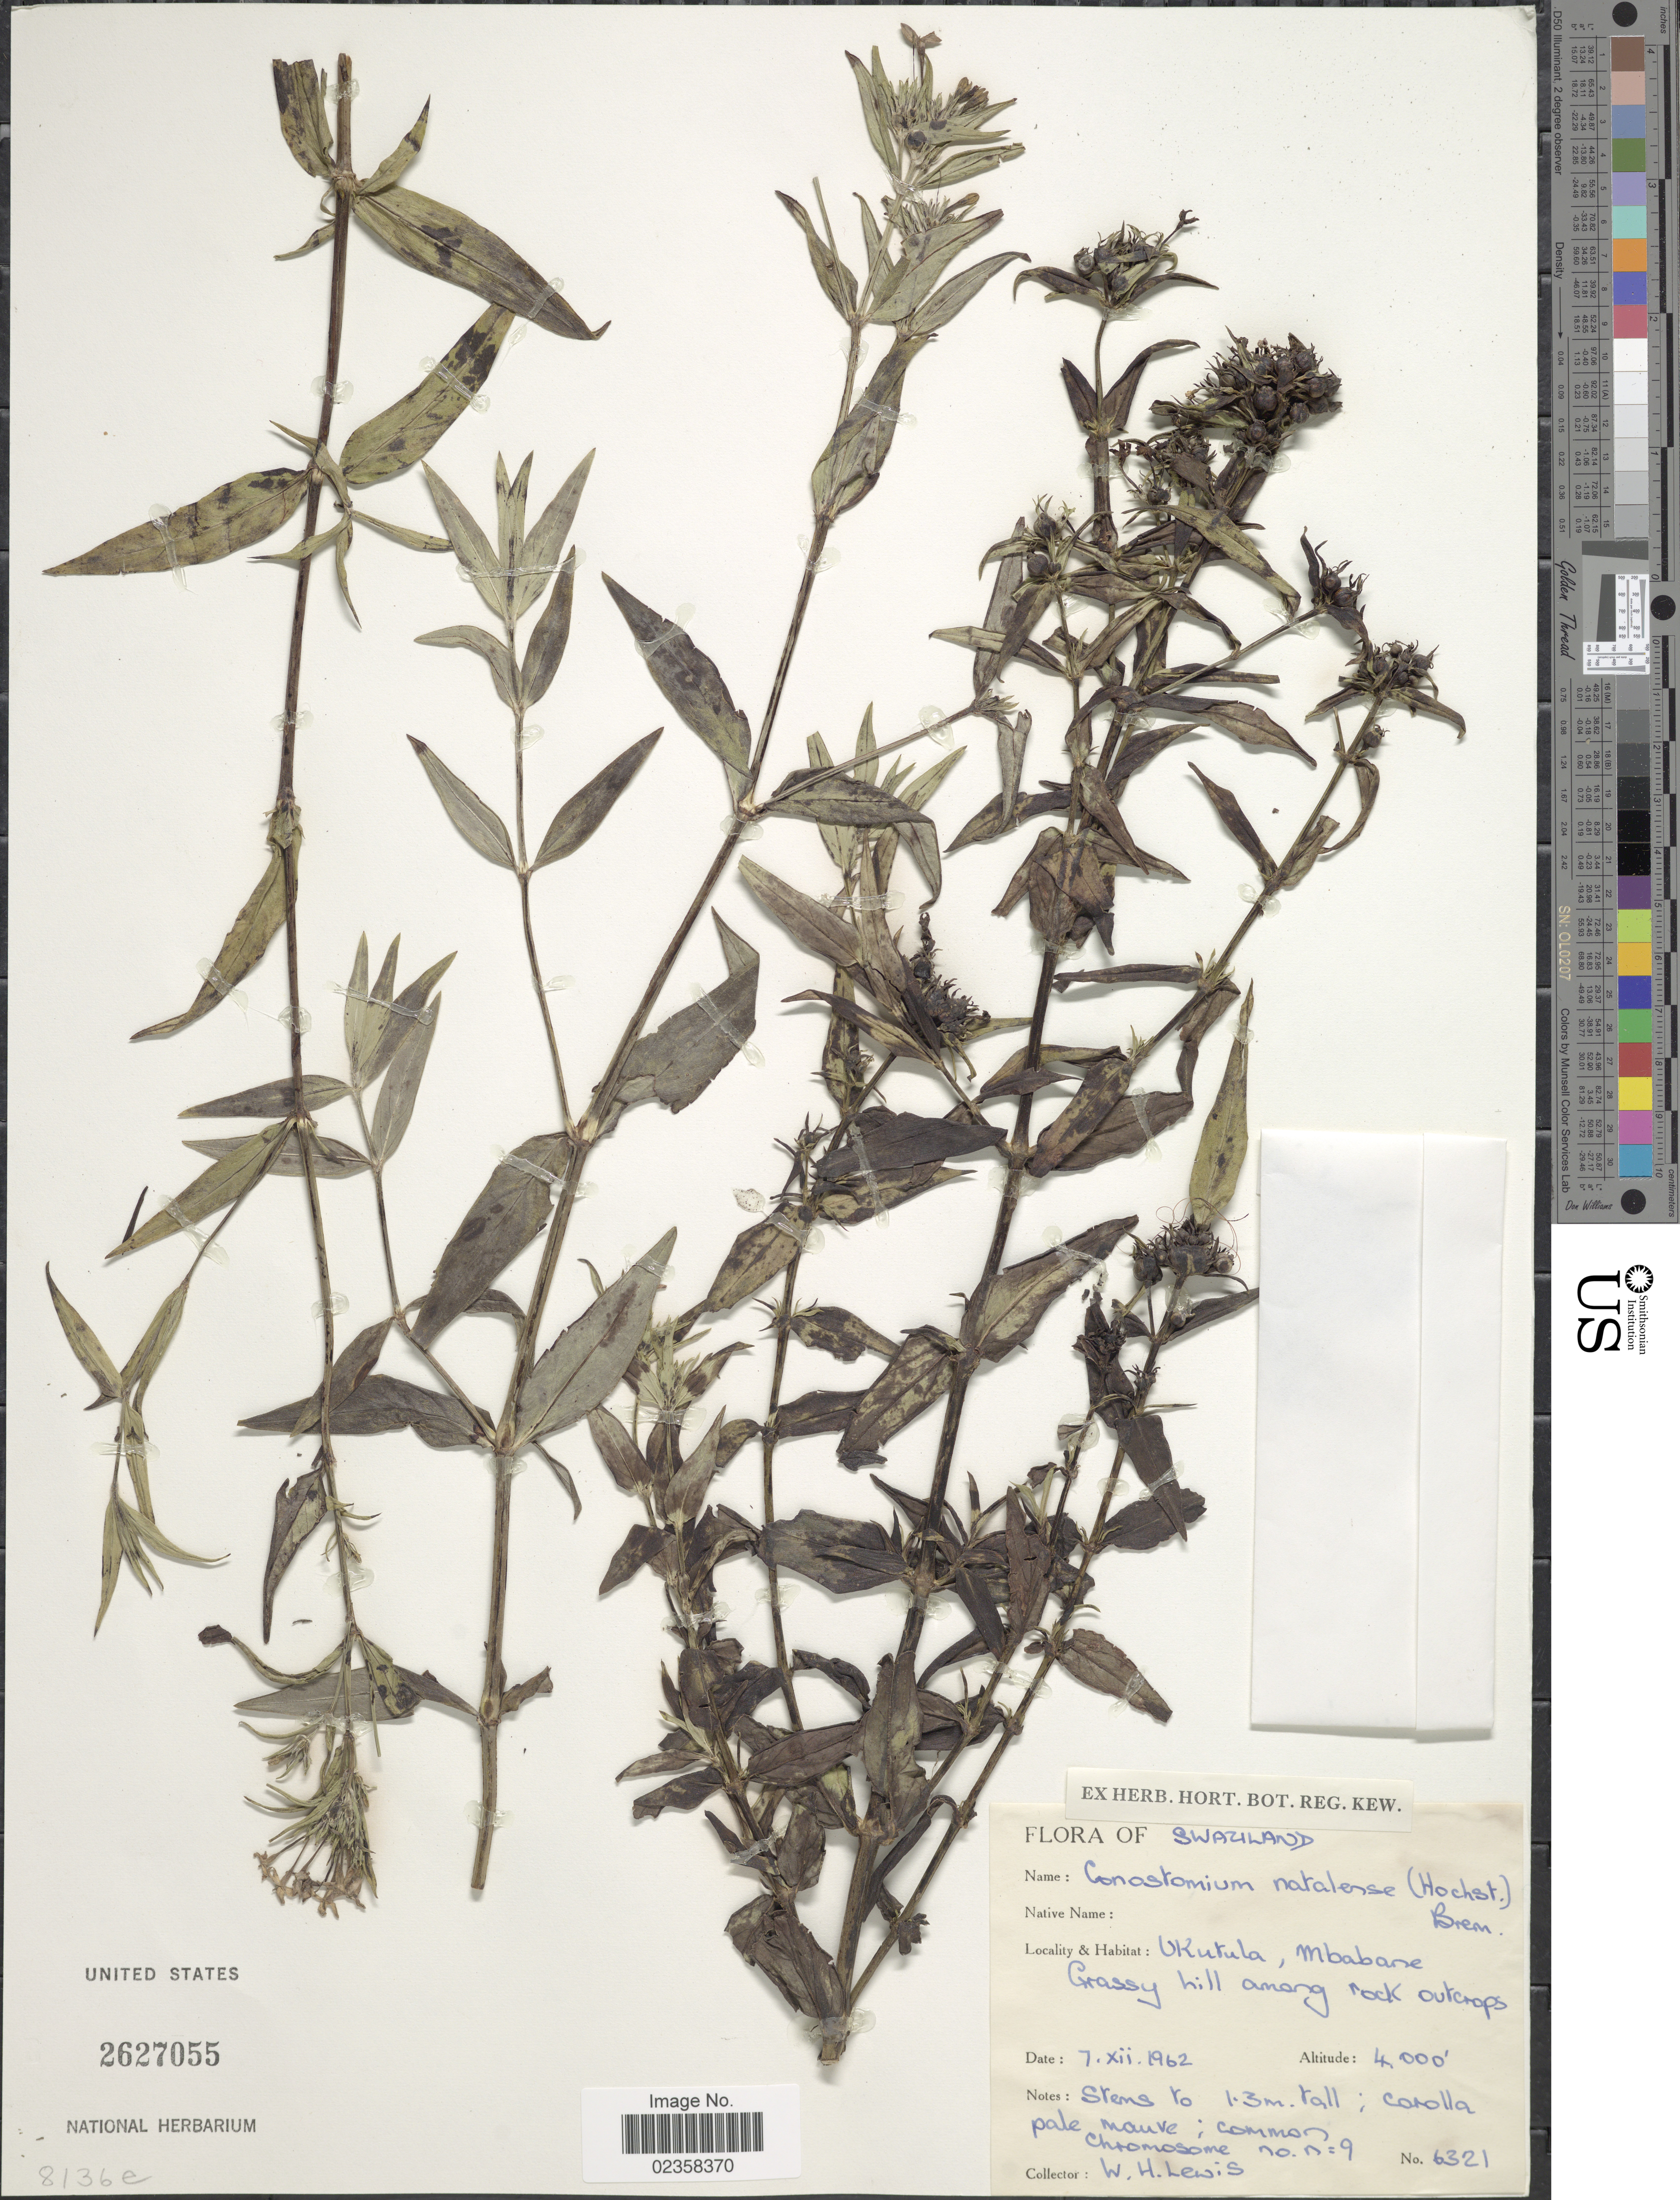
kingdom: Plantae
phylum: Tracheophyta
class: Magnoliopsida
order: Gentianales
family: Rubiaceae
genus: Conostomium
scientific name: Conostomium natalense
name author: (Hochst.) Bremek.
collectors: W. H. Lewis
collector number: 6321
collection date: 1962-12-07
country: Eswatini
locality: Ukutula, Mbabane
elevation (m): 1219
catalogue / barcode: US 2627055